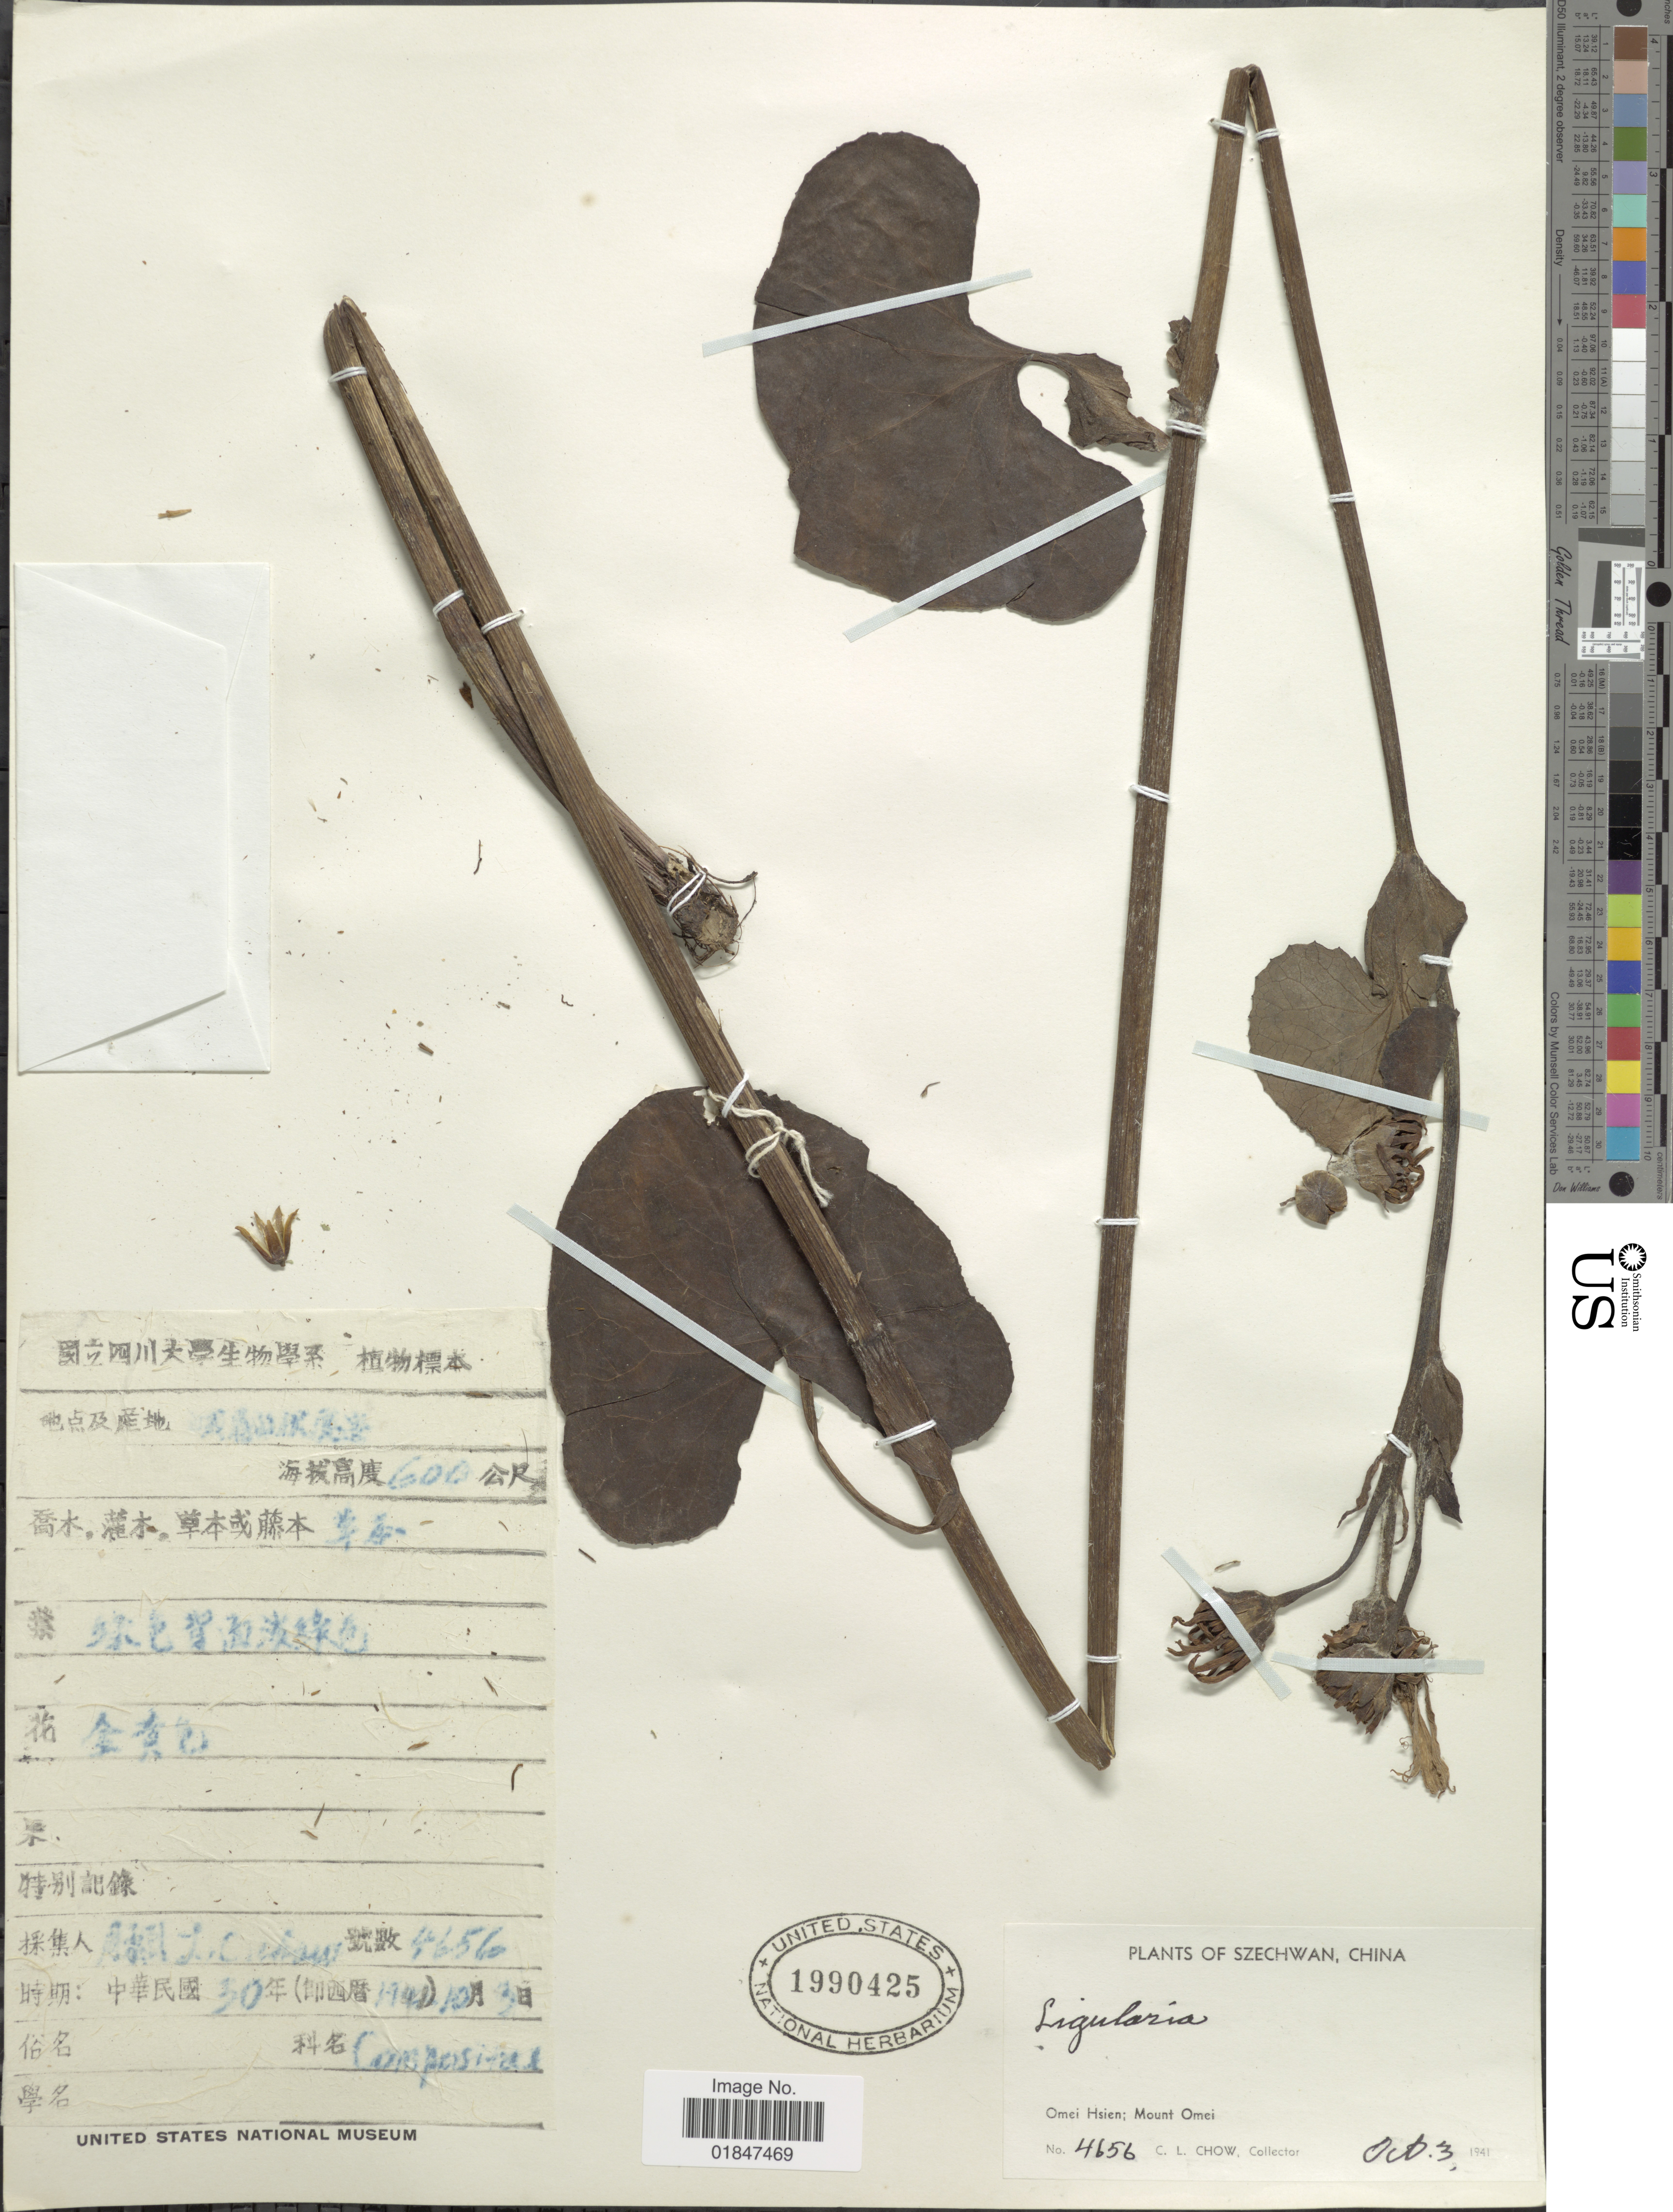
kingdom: Plantae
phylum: Tracheophyta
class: Magnoliopsida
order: Asterales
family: Asteraceae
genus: Ligularia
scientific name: Ligularia sp.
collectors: C. Chow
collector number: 4656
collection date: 1941-10-03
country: China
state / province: Sichuan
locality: Szechwan, Omie Hsien: Mount Omei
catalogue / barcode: US 1990425